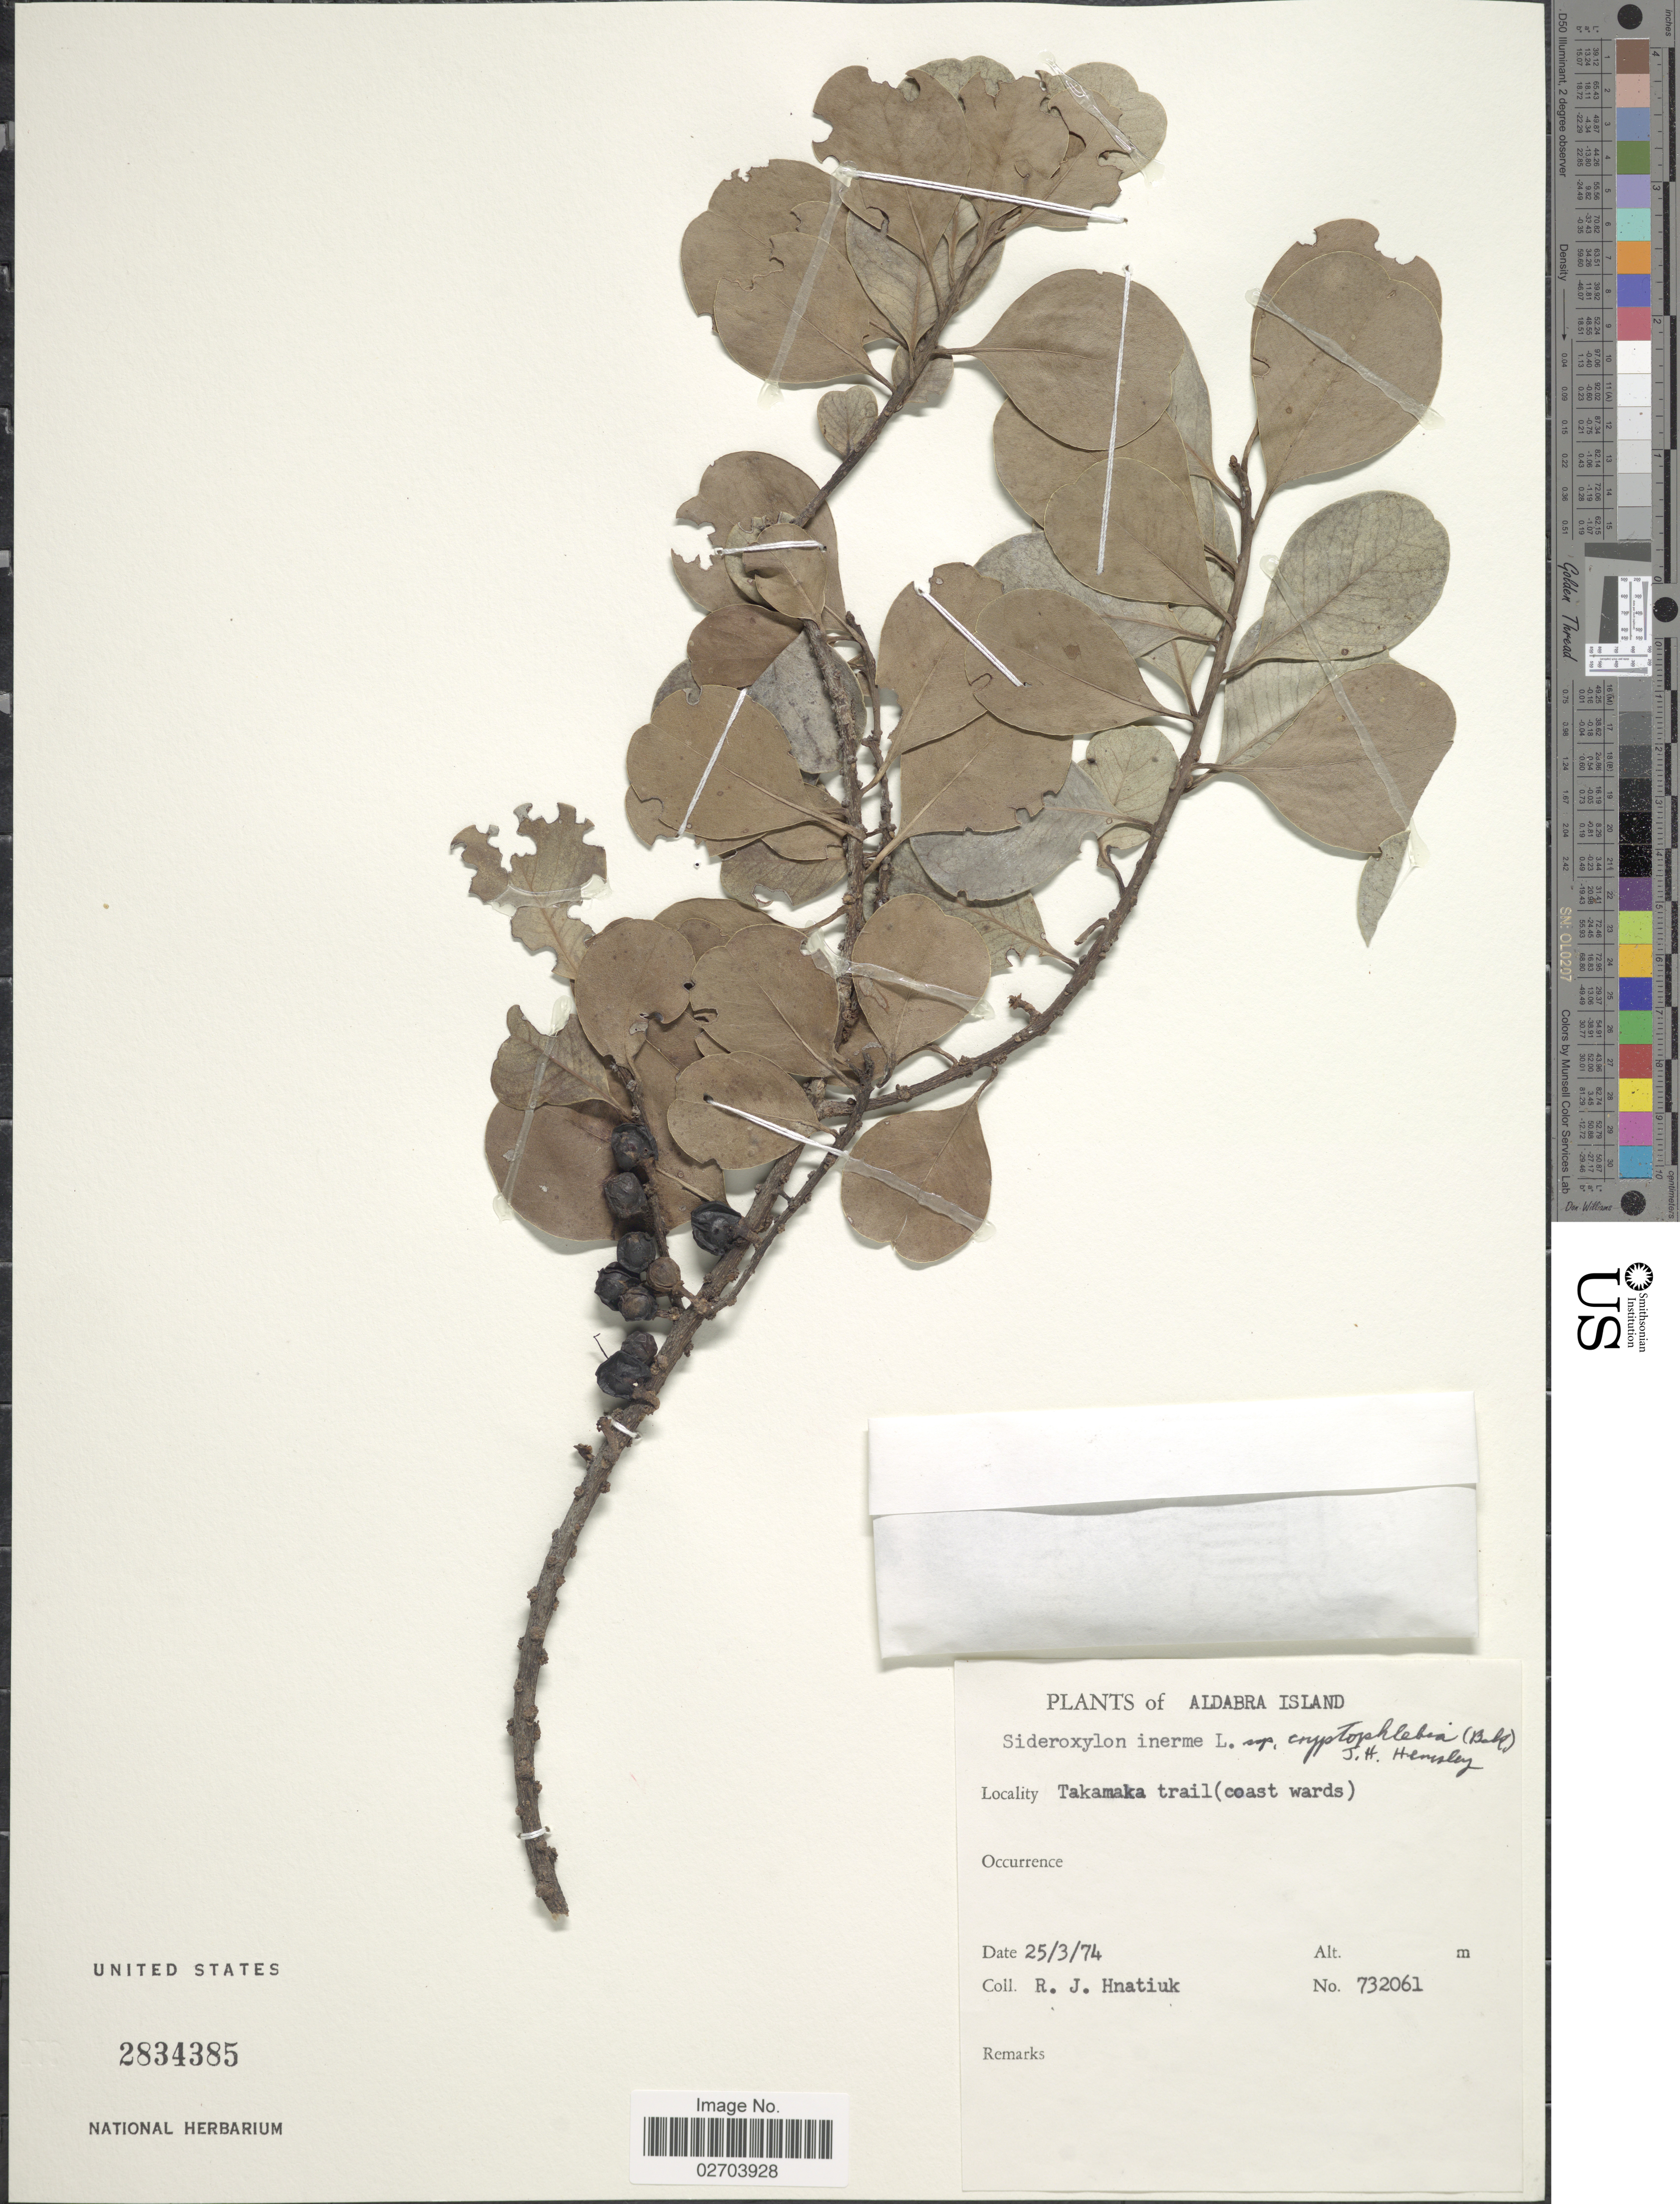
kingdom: Plantae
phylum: Tracheophyta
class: Magnoliopsida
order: Ericales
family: Sapotaceae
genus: Sideroxylon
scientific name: Sideroxylon inerme subsp. cryptophlebium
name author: (Baker) J.H. Hemsl.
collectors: R. Hnatiuk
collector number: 732061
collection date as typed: Transcribed d/m/y: 25/3/74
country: Seychelles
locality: Aldabra Island. Takamaka trail (coast wards)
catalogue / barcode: US 2834385